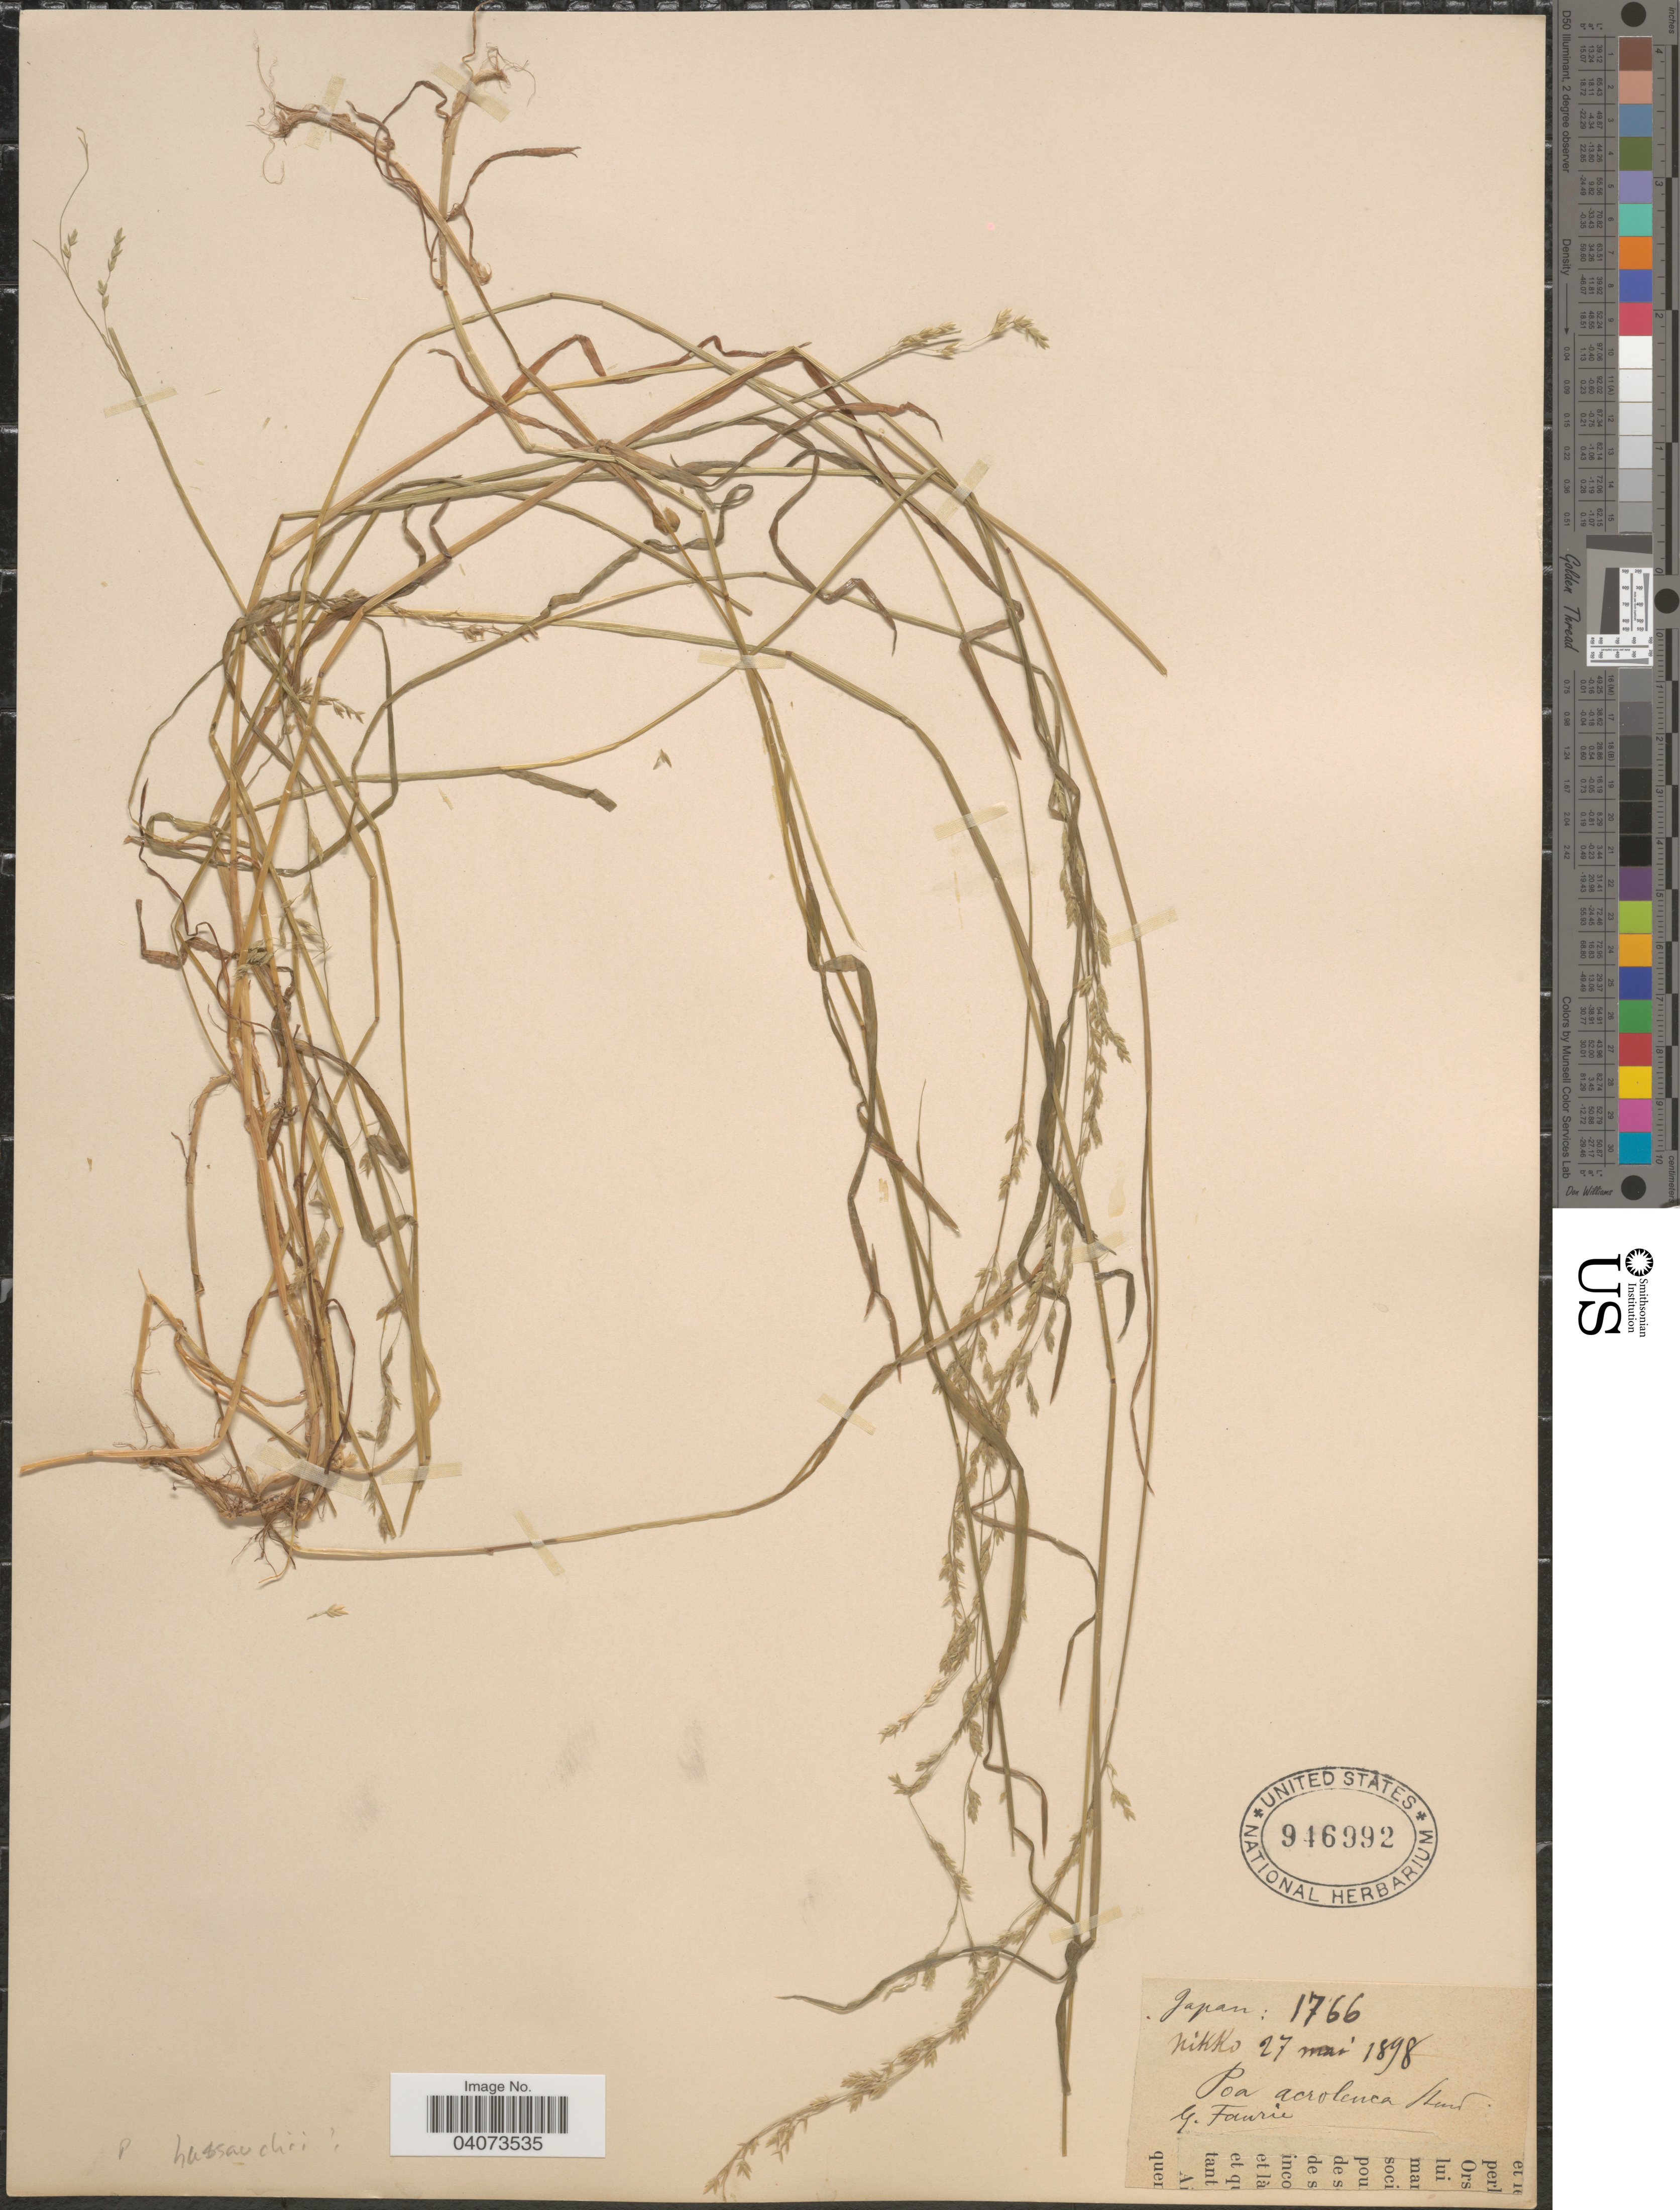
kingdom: Plantae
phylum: Tracheophyta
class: Liliopsida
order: Poales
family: Poaceae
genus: Poa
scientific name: Poa hisauchii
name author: Honda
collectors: -. Faurie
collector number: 1766?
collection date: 1898-05-27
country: Japan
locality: Nikko.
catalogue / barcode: US 946992